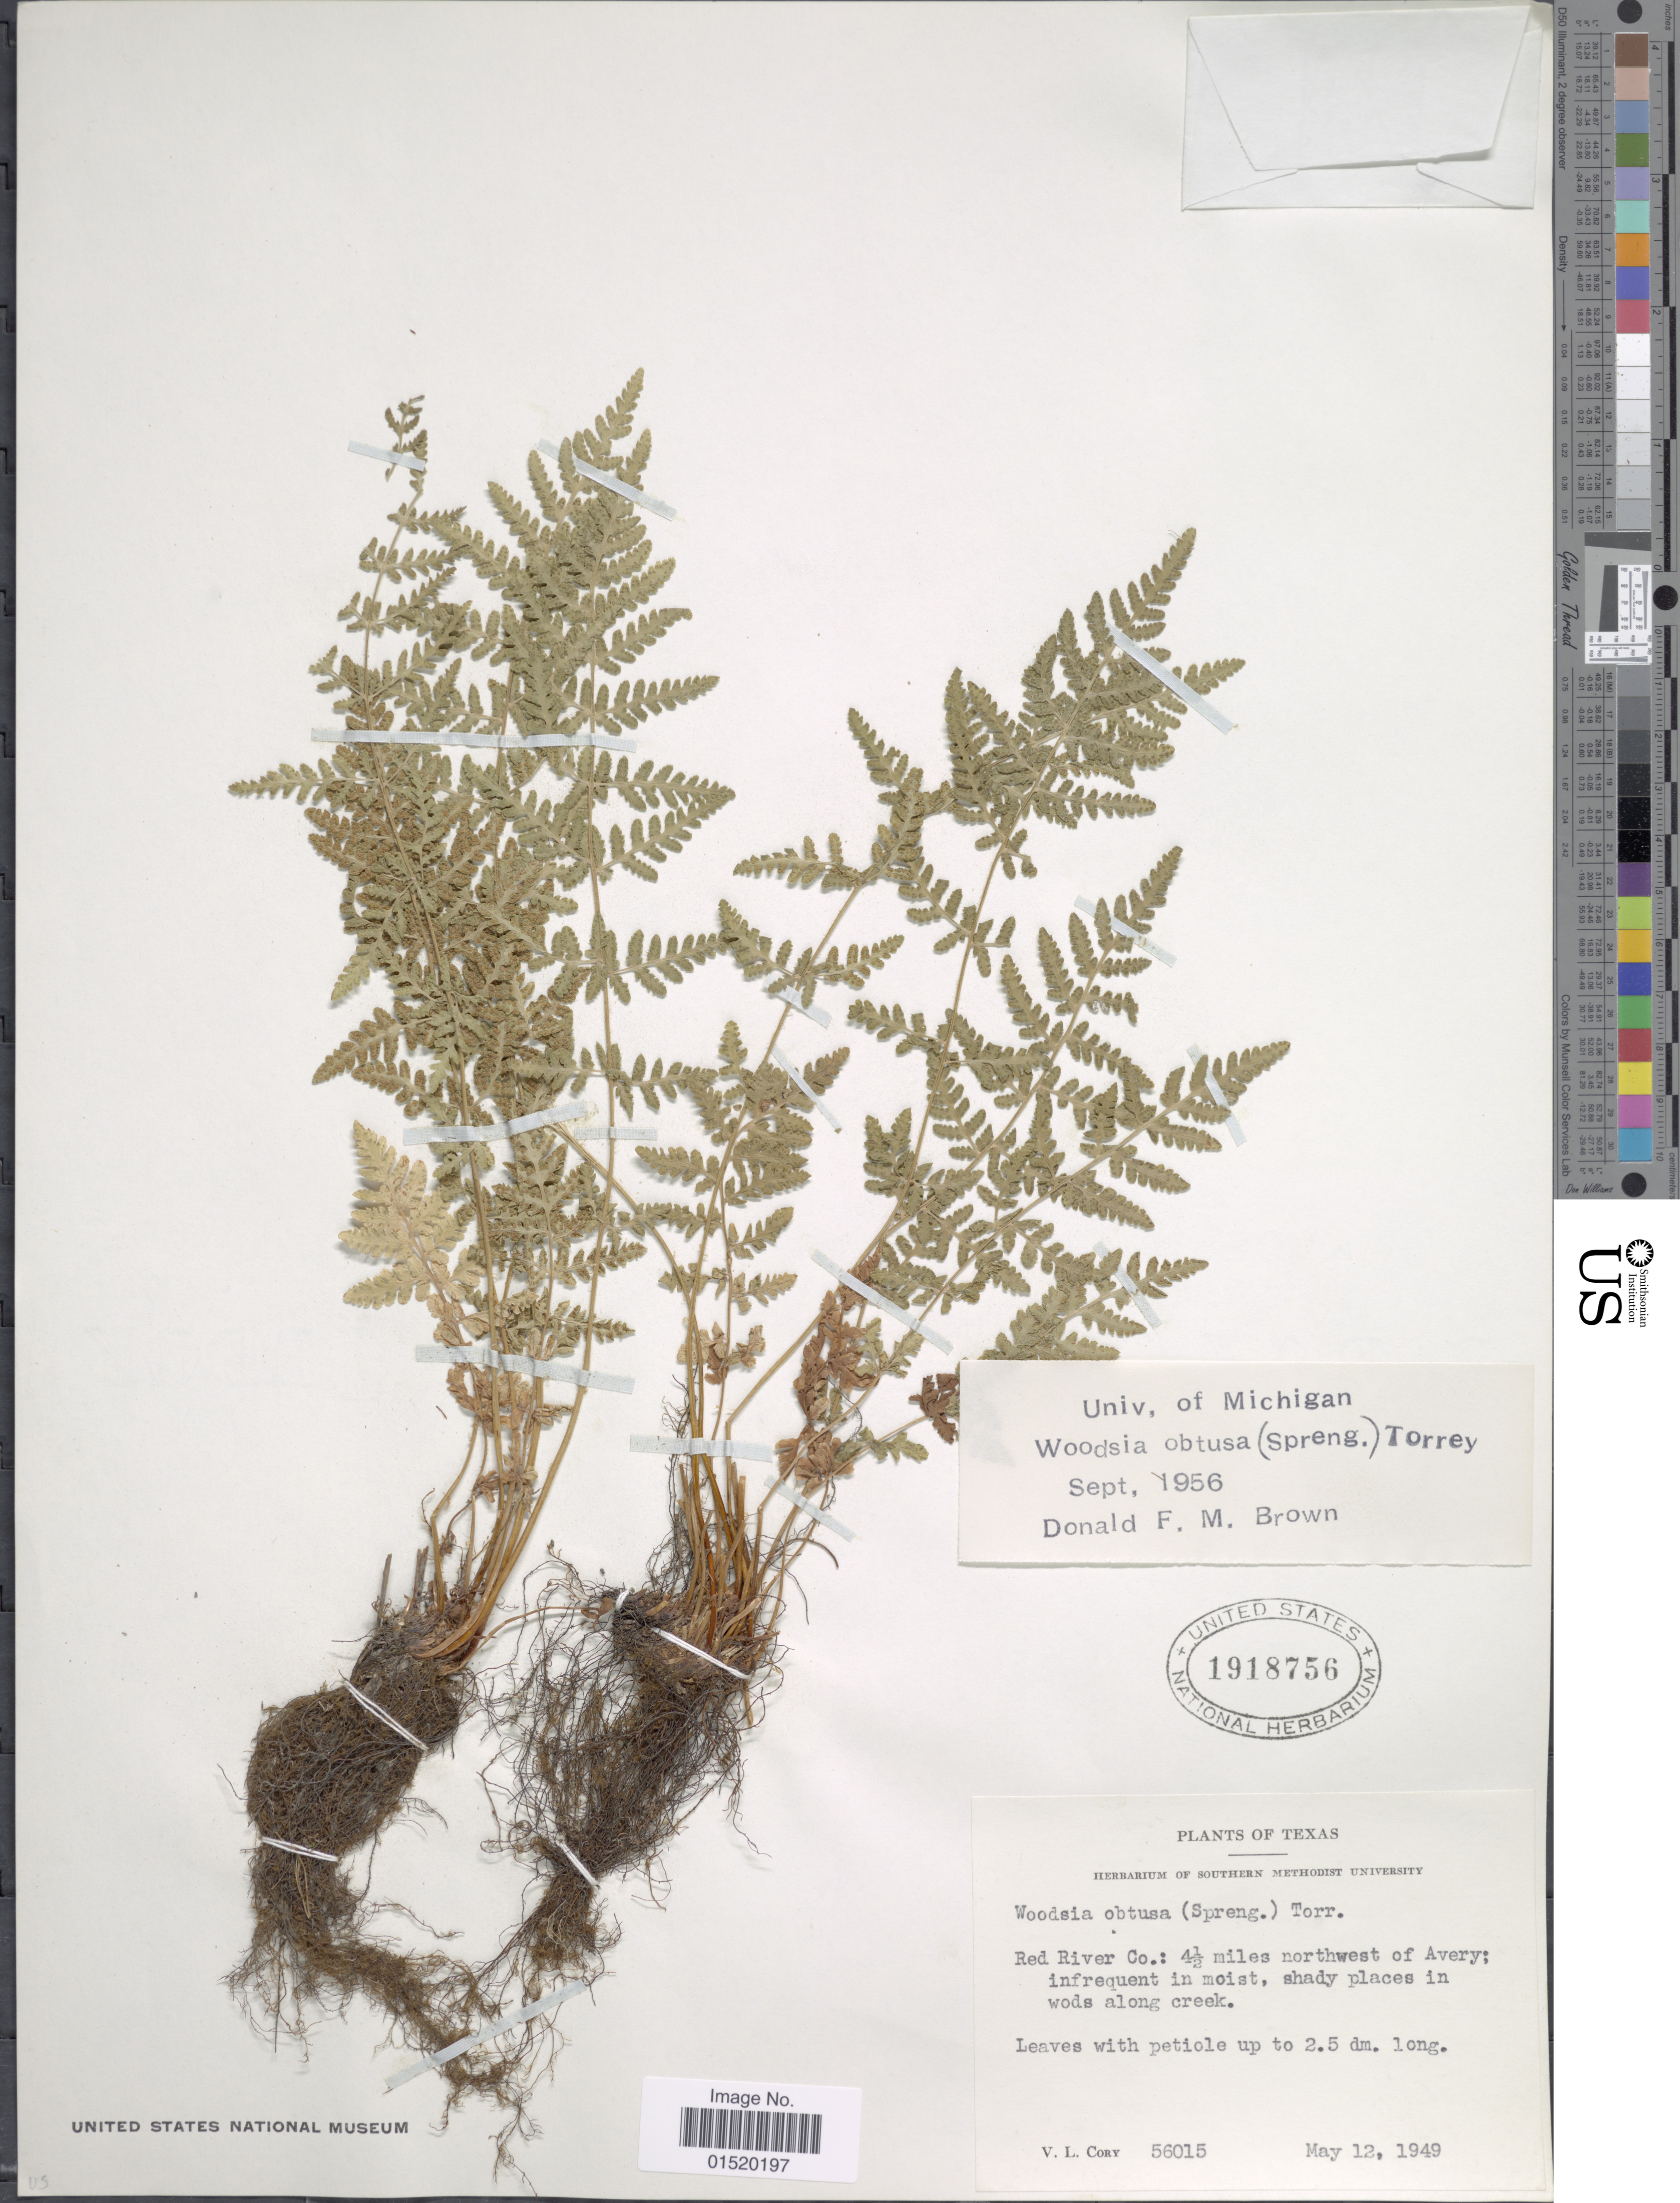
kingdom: Plantae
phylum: Tracheophyta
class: Polypodiopsida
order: Polypodiales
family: Woodsiaceae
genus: Woodsia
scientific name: Woodsia obtusa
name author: (Spreng.) Torr.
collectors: V. Cory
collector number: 56015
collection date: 1949-05-12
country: United States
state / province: Texas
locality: Red River Co: 4½ miles northwest of Avery; infrequent in moist, shady places in wods along creek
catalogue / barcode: US 1918756